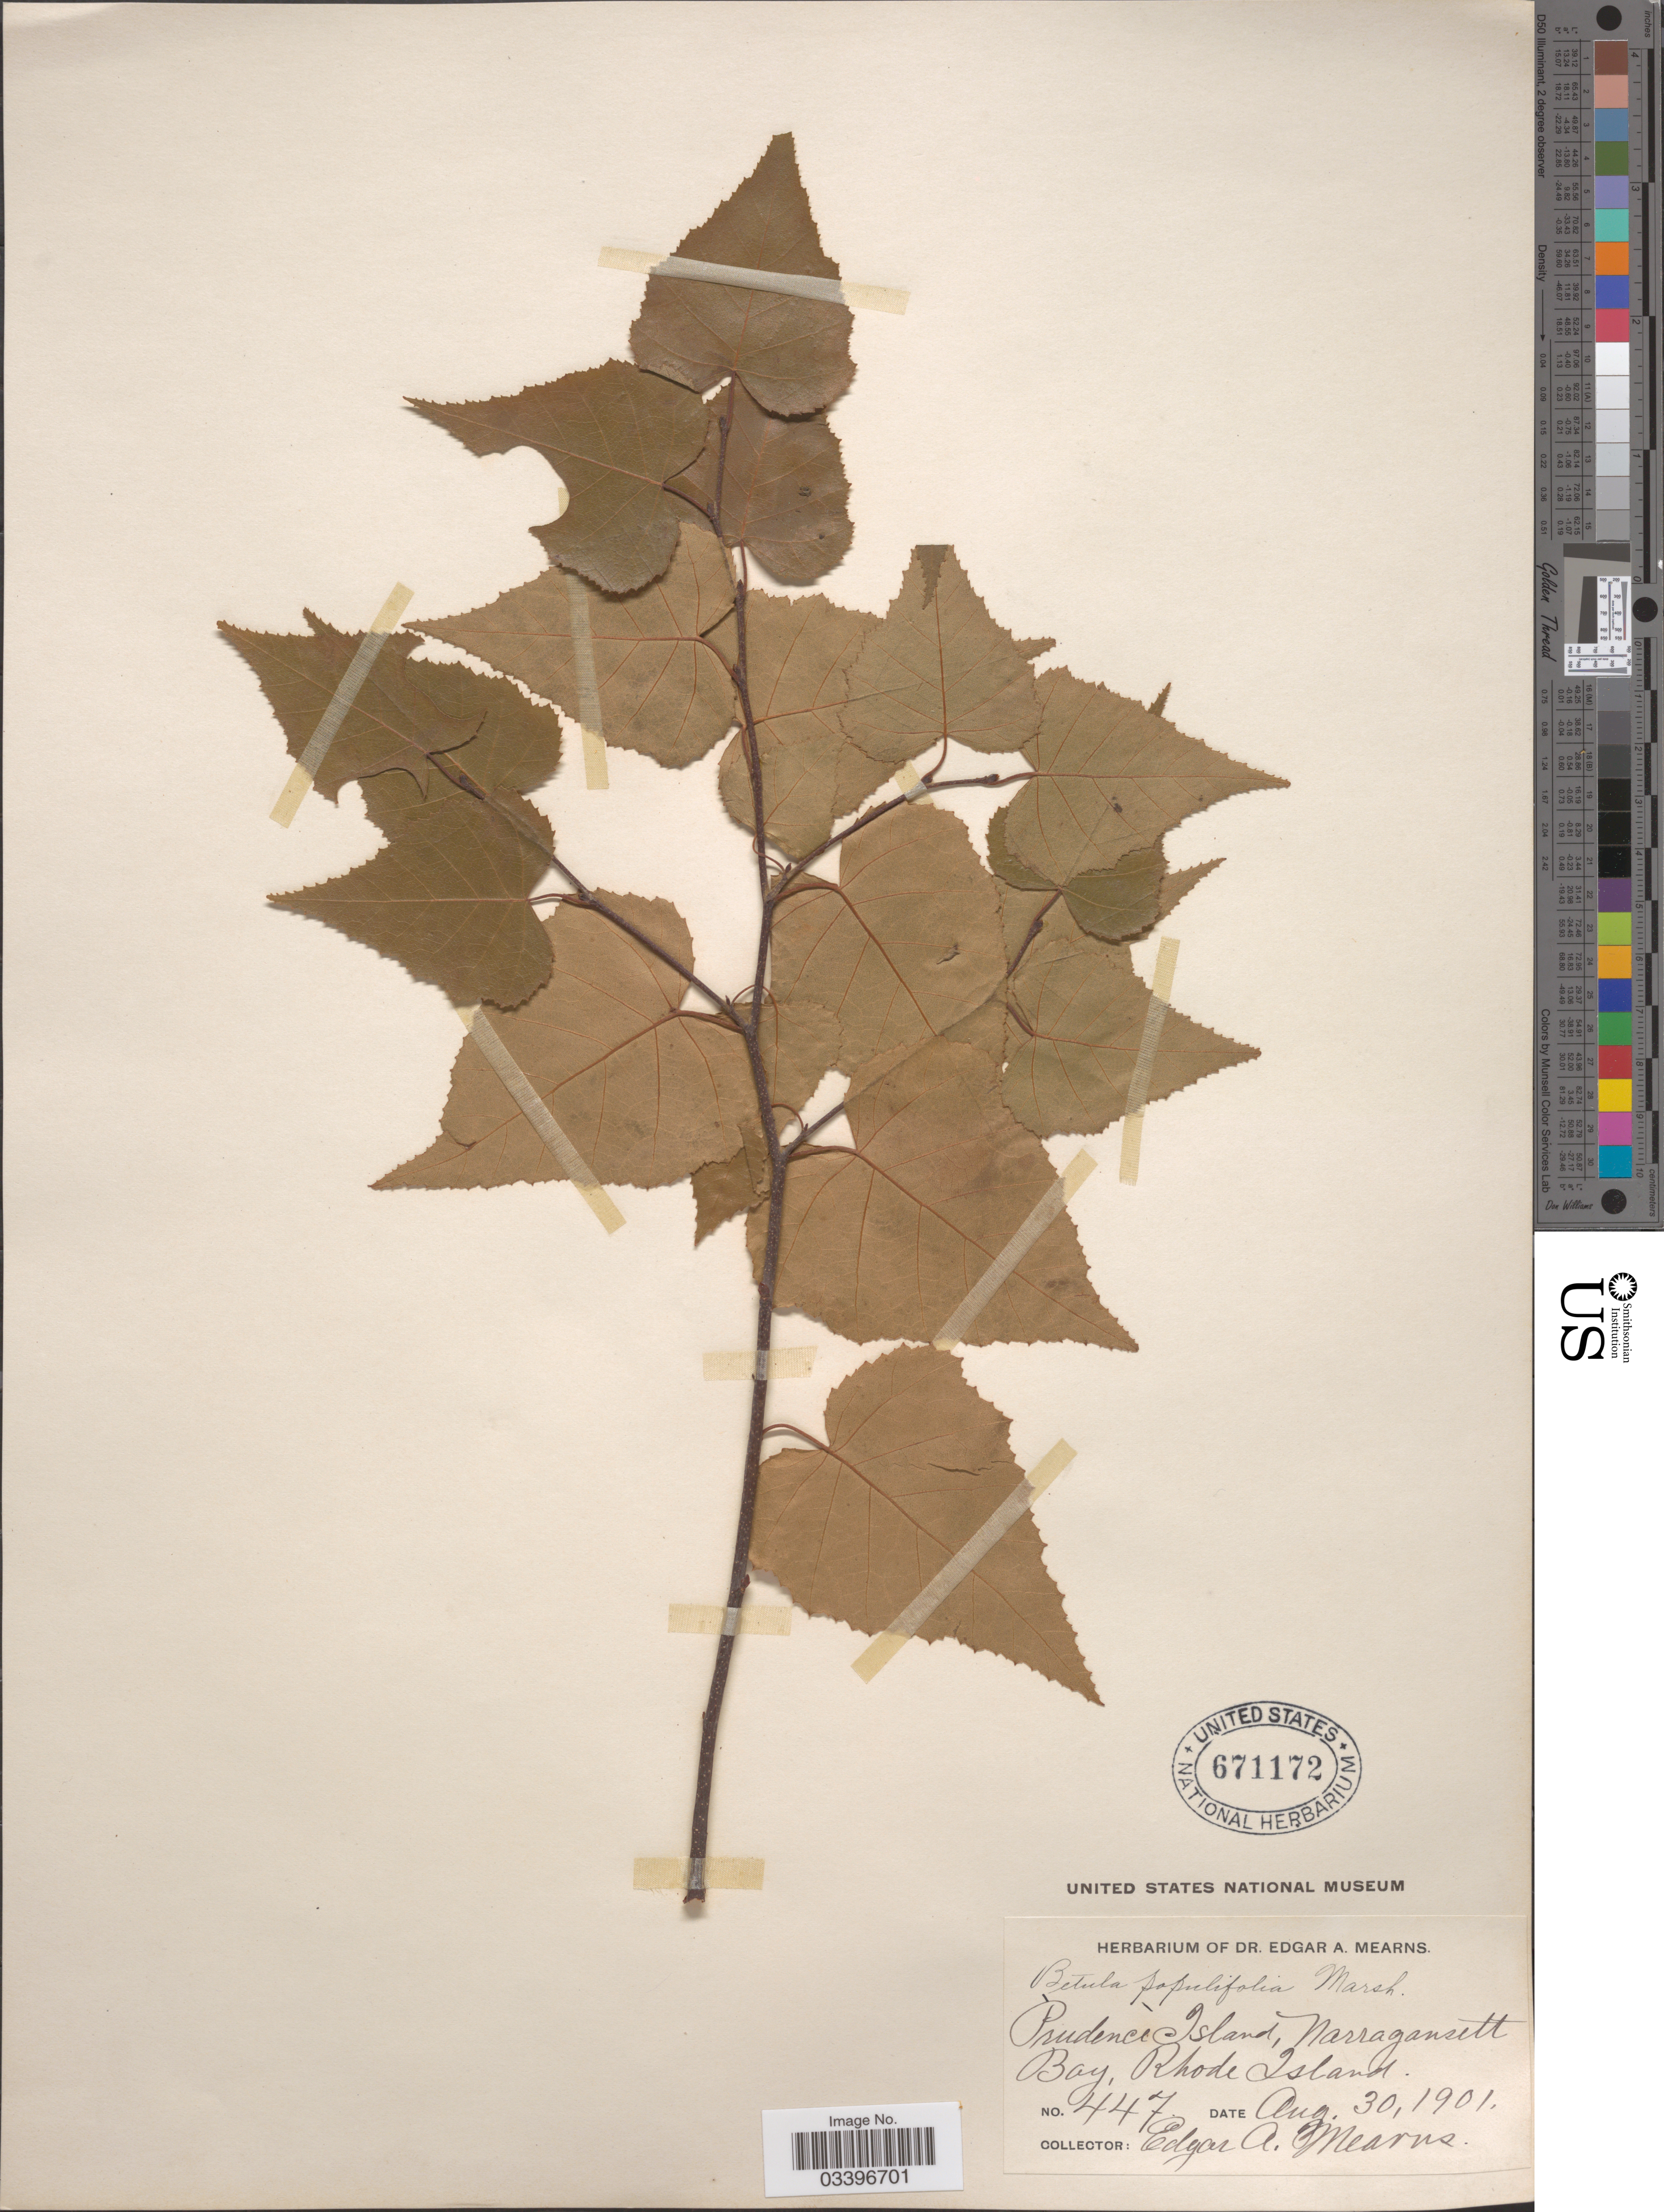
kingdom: Plantae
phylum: Tracheophyta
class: Magnoliopsida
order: Fagales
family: Betulaceae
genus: Betula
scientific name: Betula populifolia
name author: Marshall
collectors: E. A. Mearns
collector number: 447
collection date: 1901-08-30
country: United States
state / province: Rhode Island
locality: Prudence Island, Narragansett Bay.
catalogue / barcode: US 671172